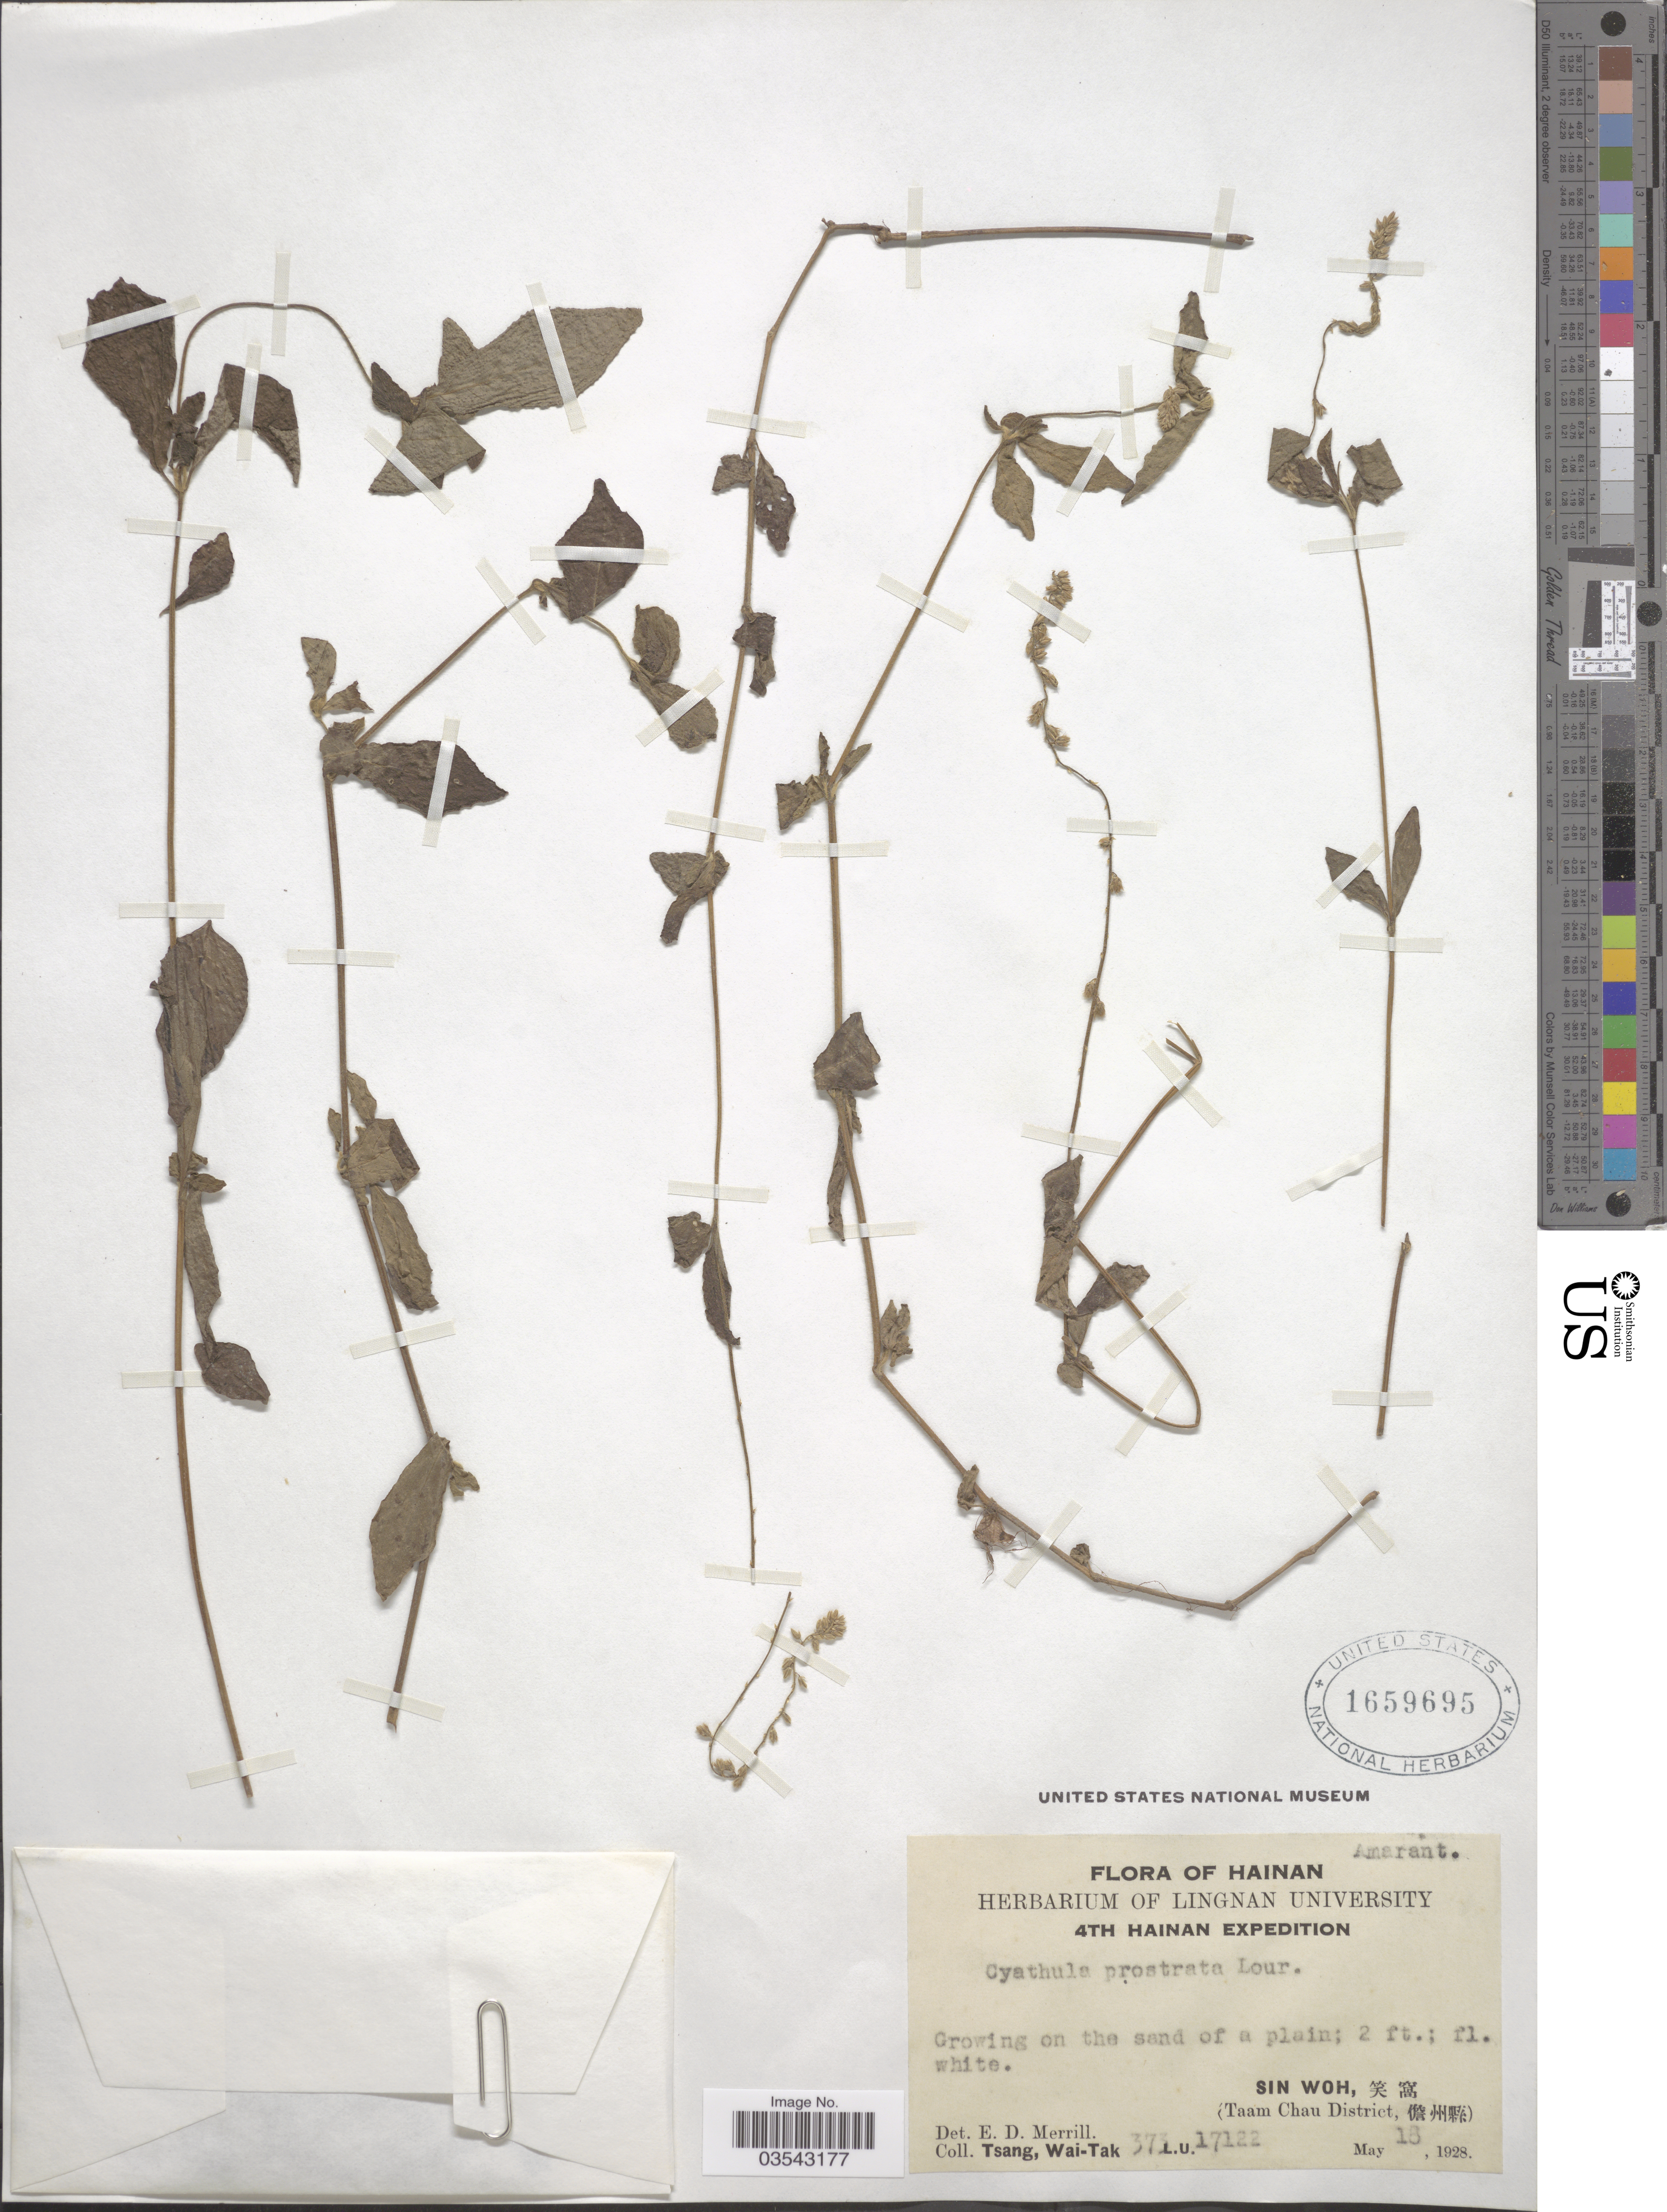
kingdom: Plantae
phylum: Tracheophyta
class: Magnoliopsida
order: Caryophyllales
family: Amaranthaceae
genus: Cyathula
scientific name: Cyathula prostrata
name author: (L.) Blume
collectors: W. T. Tsang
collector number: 373L.U.17122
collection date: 1928-05-18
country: China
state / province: Hainan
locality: Taam Chau District.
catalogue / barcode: US 1659695